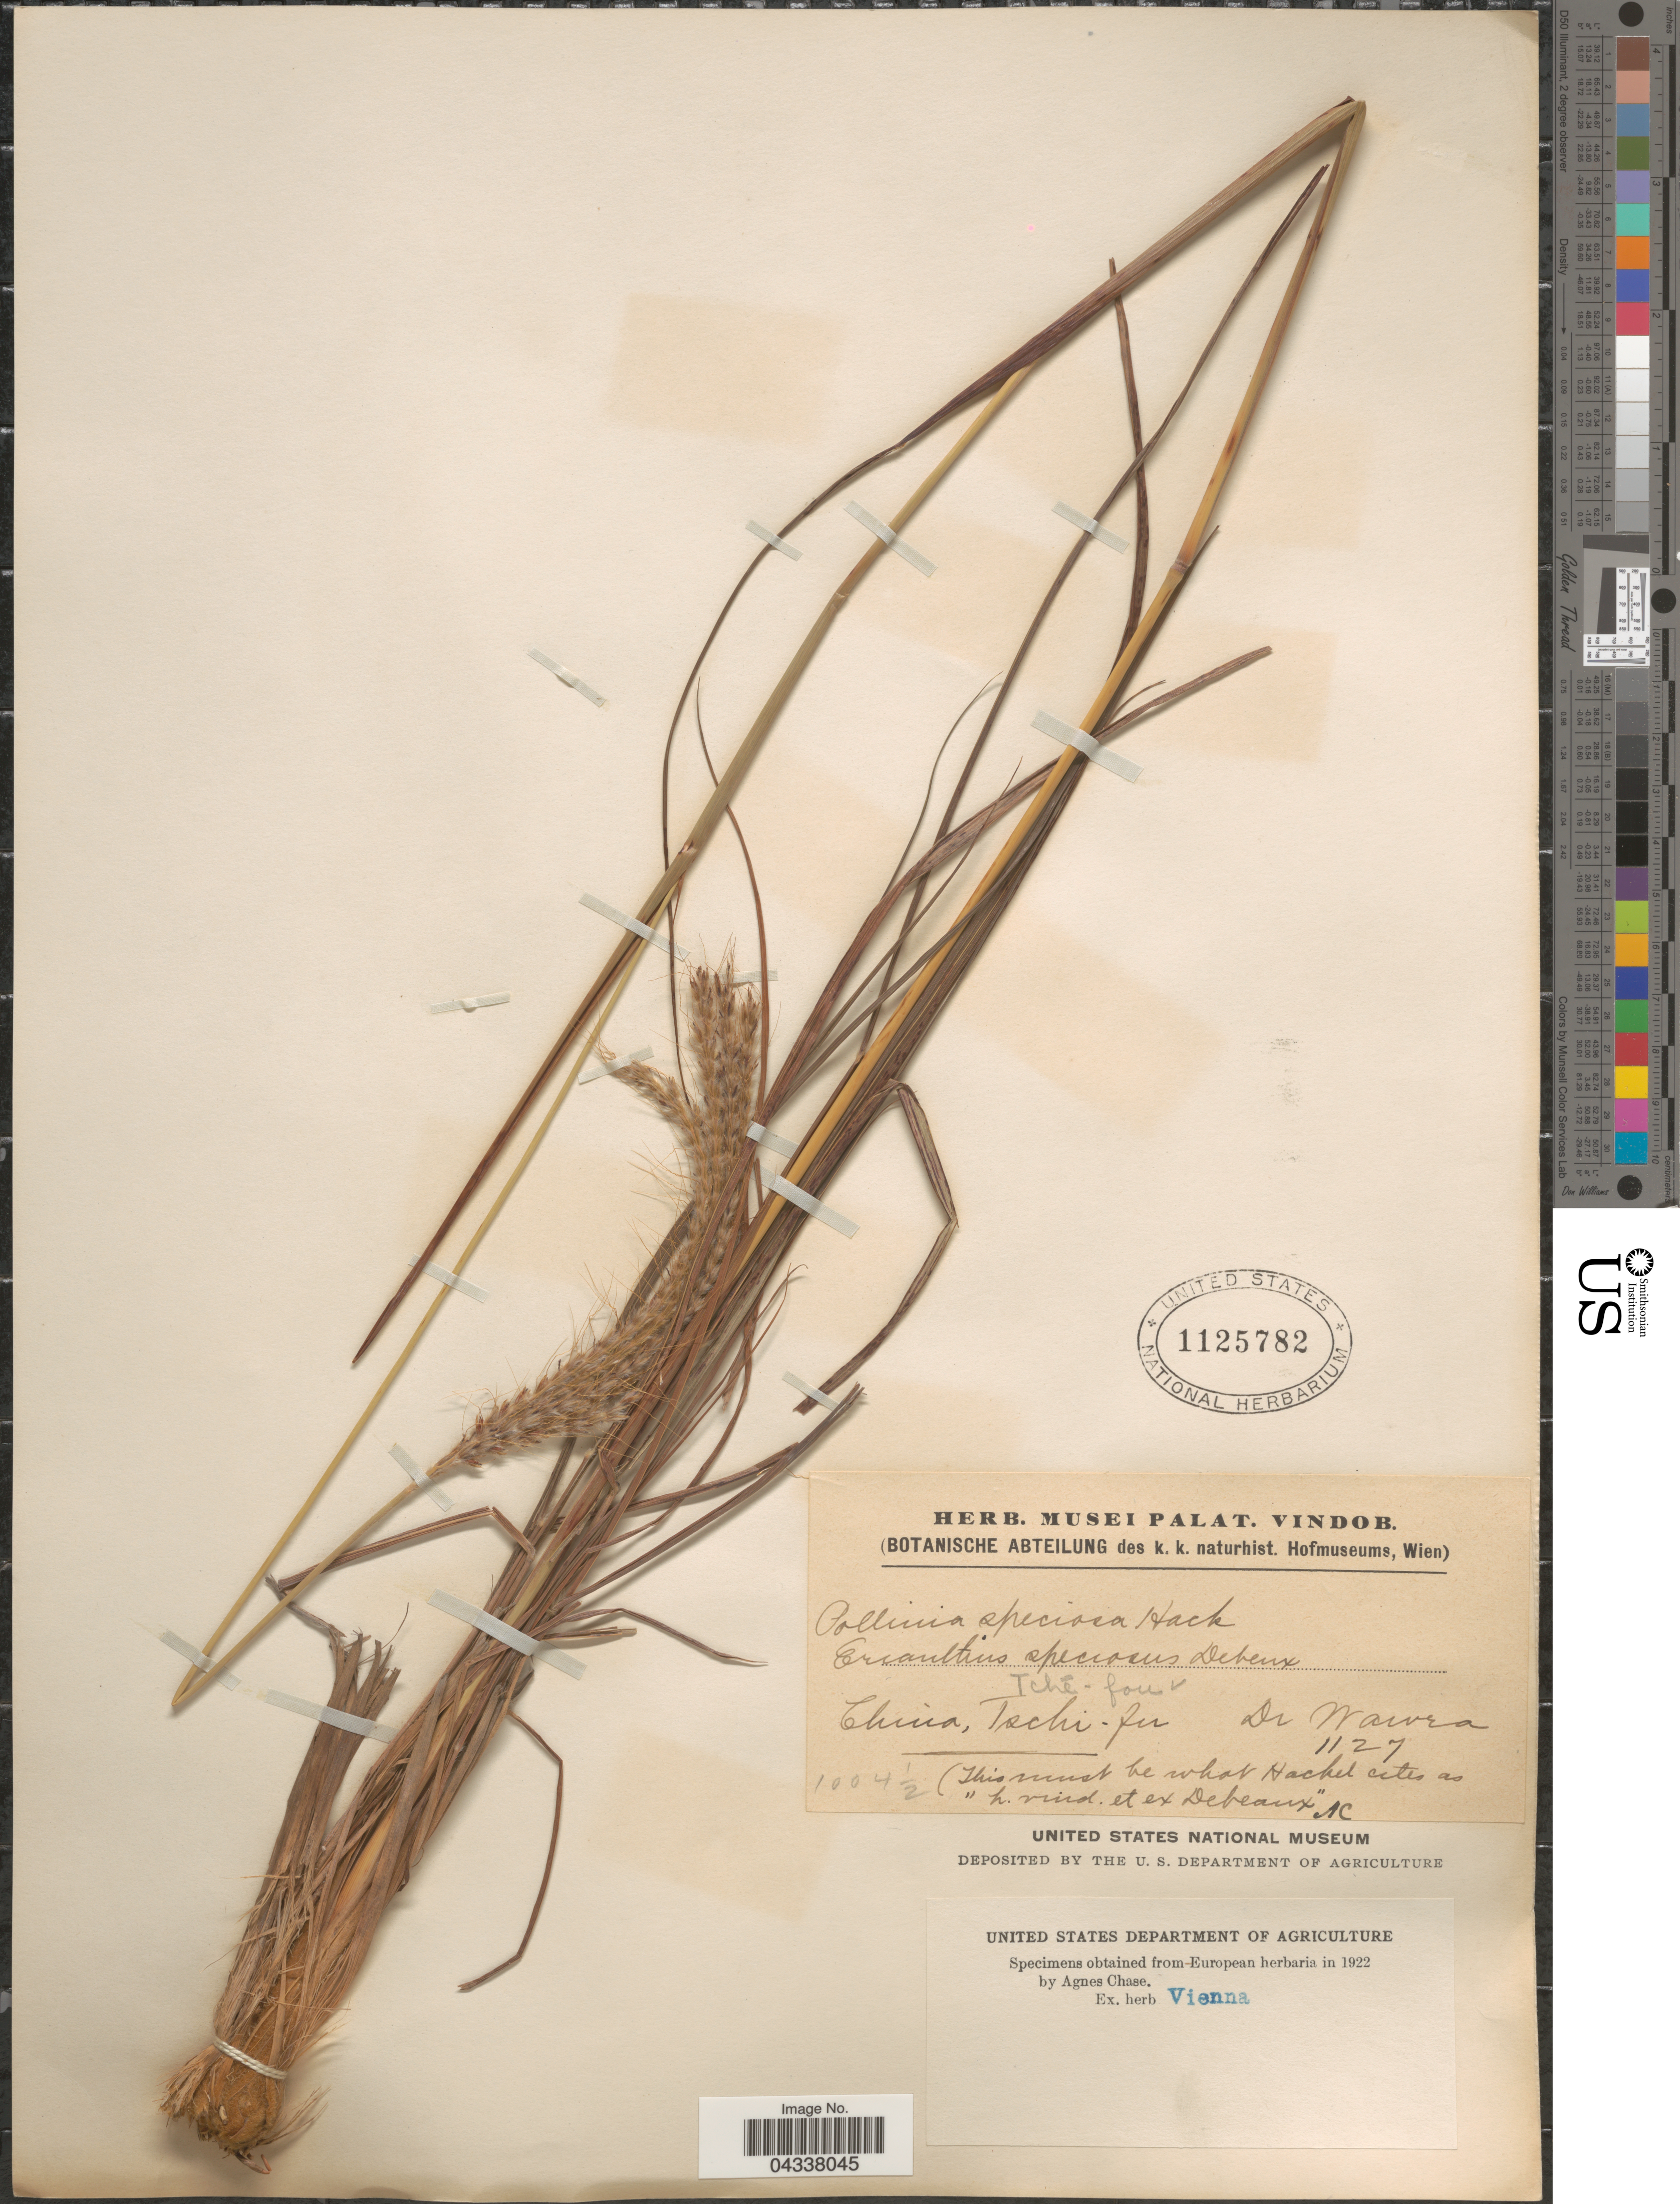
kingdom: Plantae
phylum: Tracheophyta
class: Liliopsida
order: Poales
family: Poaceae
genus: Pseudopogonatherum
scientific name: Pseudopogonatherum speciosum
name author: (Debeaux) Ohwi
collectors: Wawra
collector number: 1127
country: China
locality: China, Tschi-fu.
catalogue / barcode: US 1125782